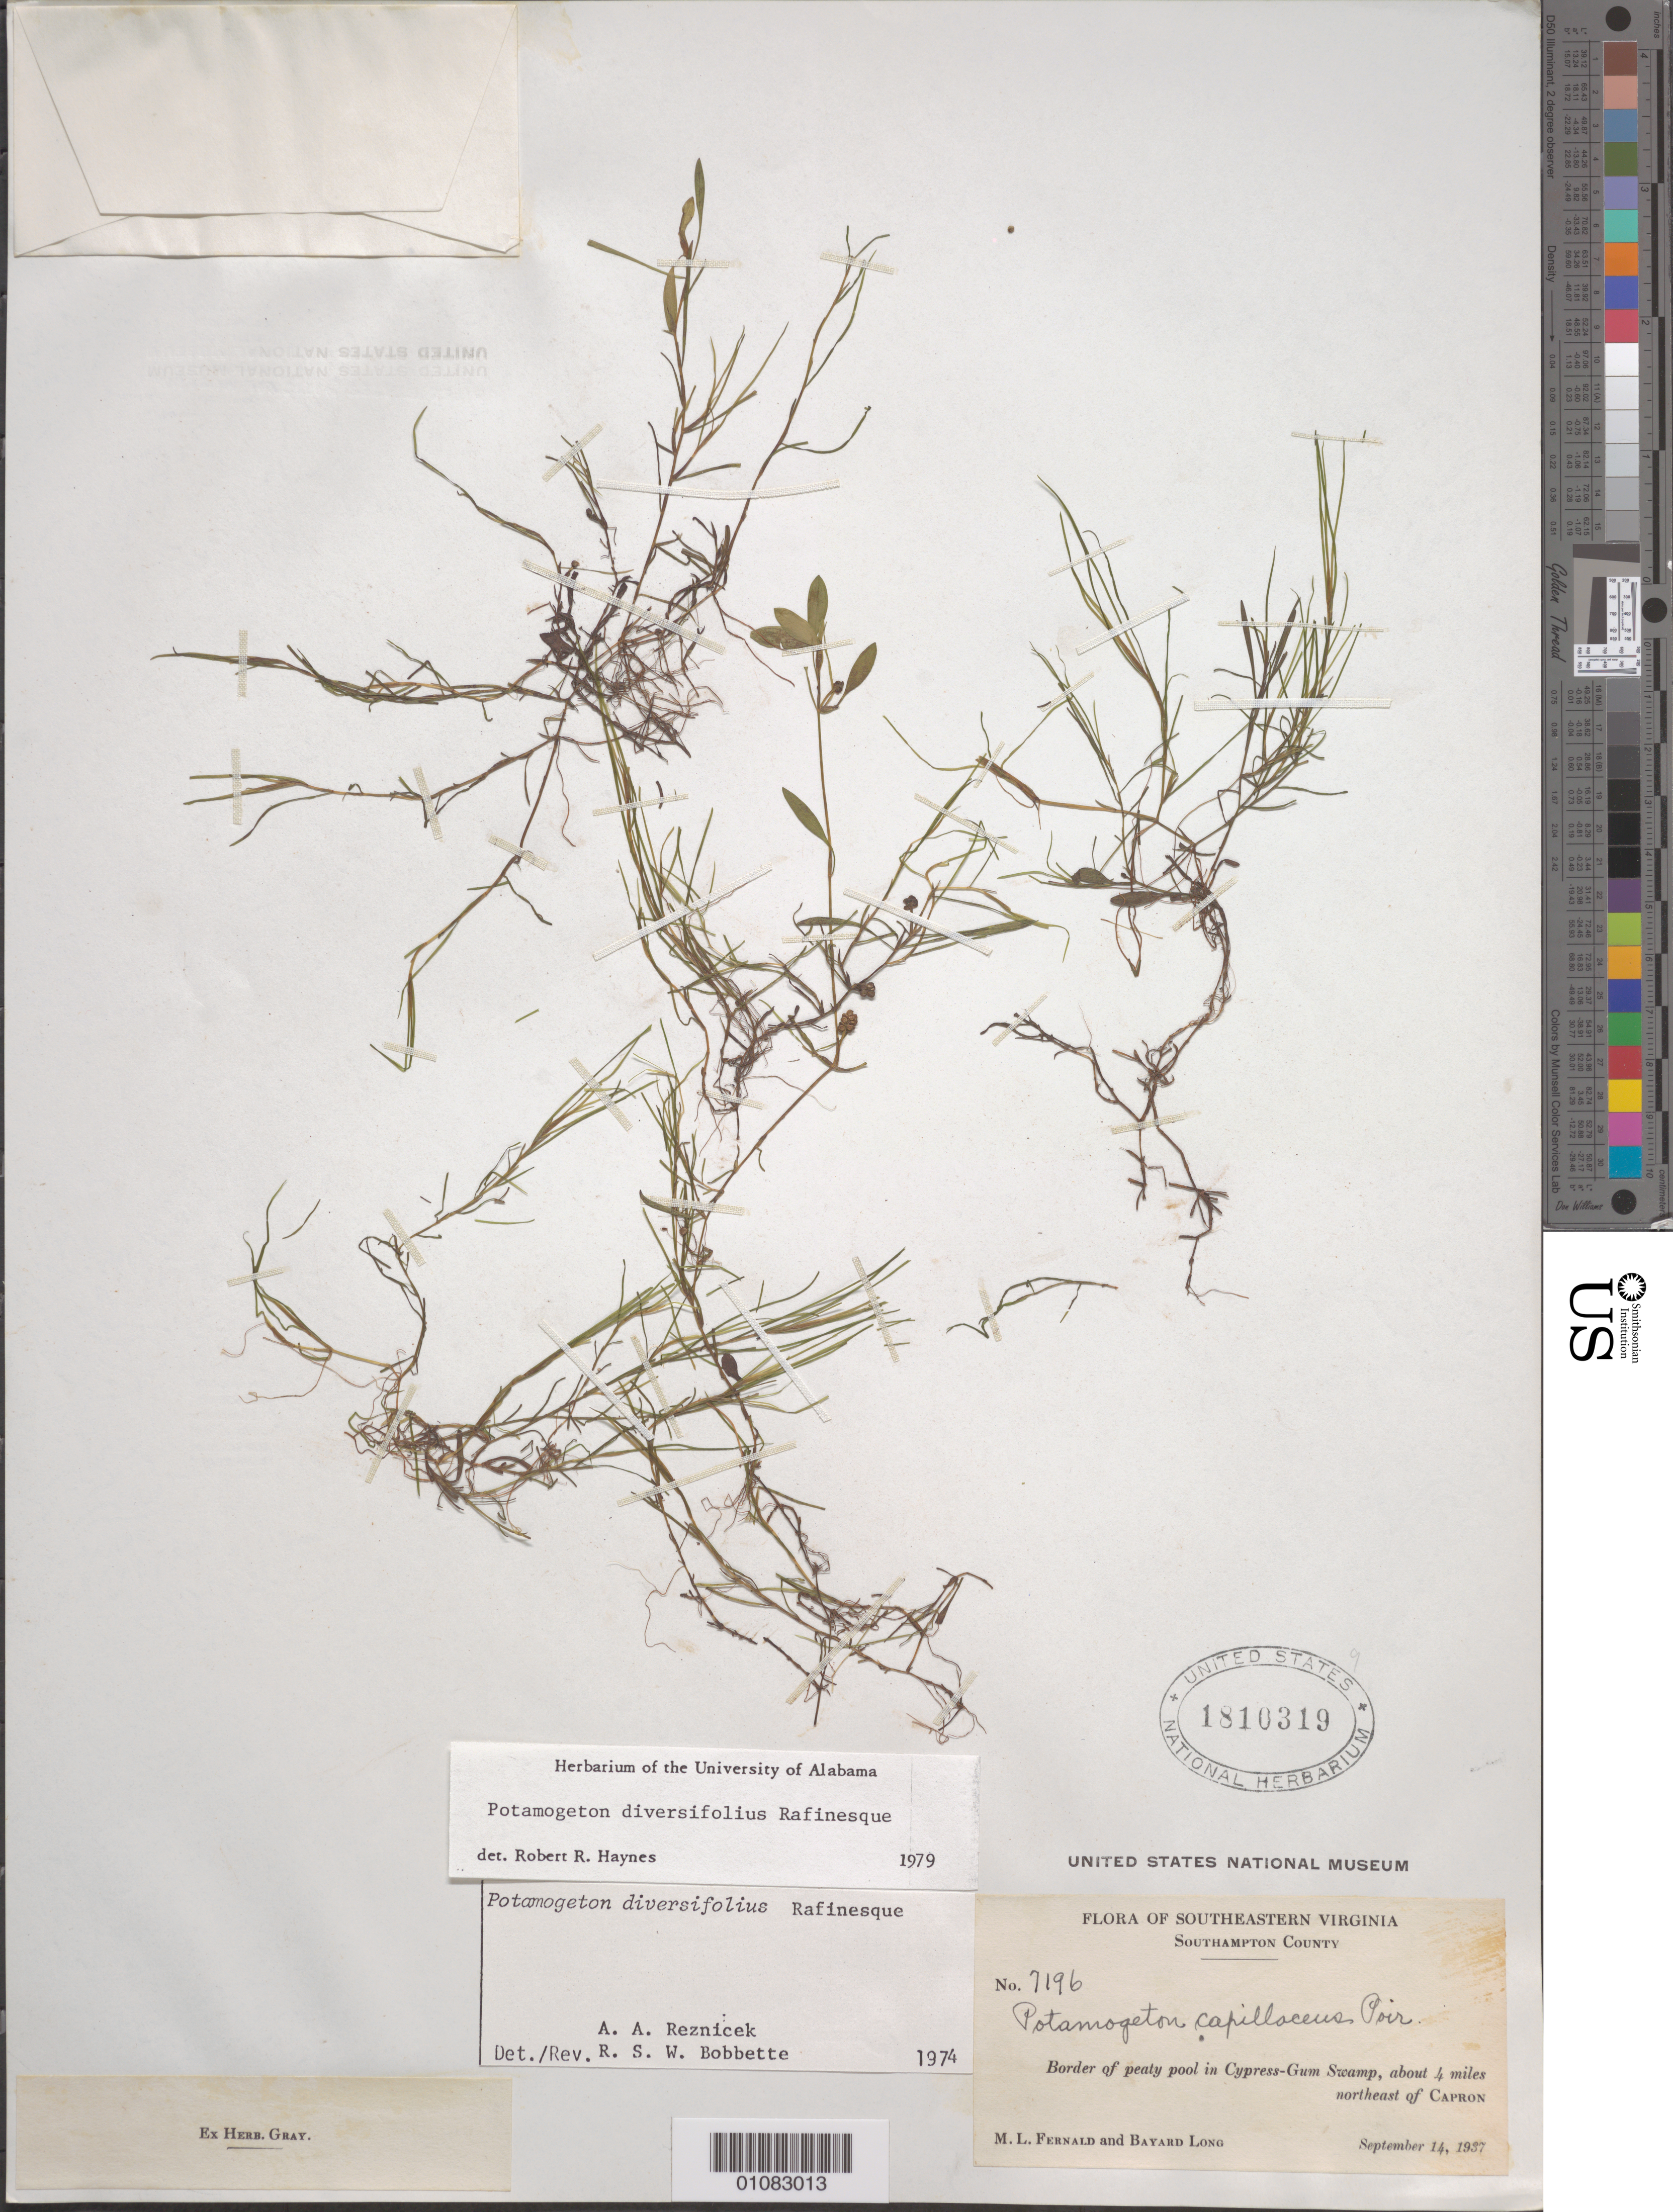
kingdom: Plantae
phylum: Tracheophyta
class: Liliopsida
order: Alismatales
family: Potamogetonaceae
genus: Potamogeton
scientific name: Potamogeton diversifolius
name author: Raf.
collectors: M. L. Fernald & B. H. Long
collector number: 7196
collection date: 1937-09-14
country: United States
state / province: Virginia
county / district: Southampton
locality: about 4 mi. NE of Capron, Cypress- Gun Swamp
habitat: Border of peaty pool.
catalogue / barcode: US 1810319